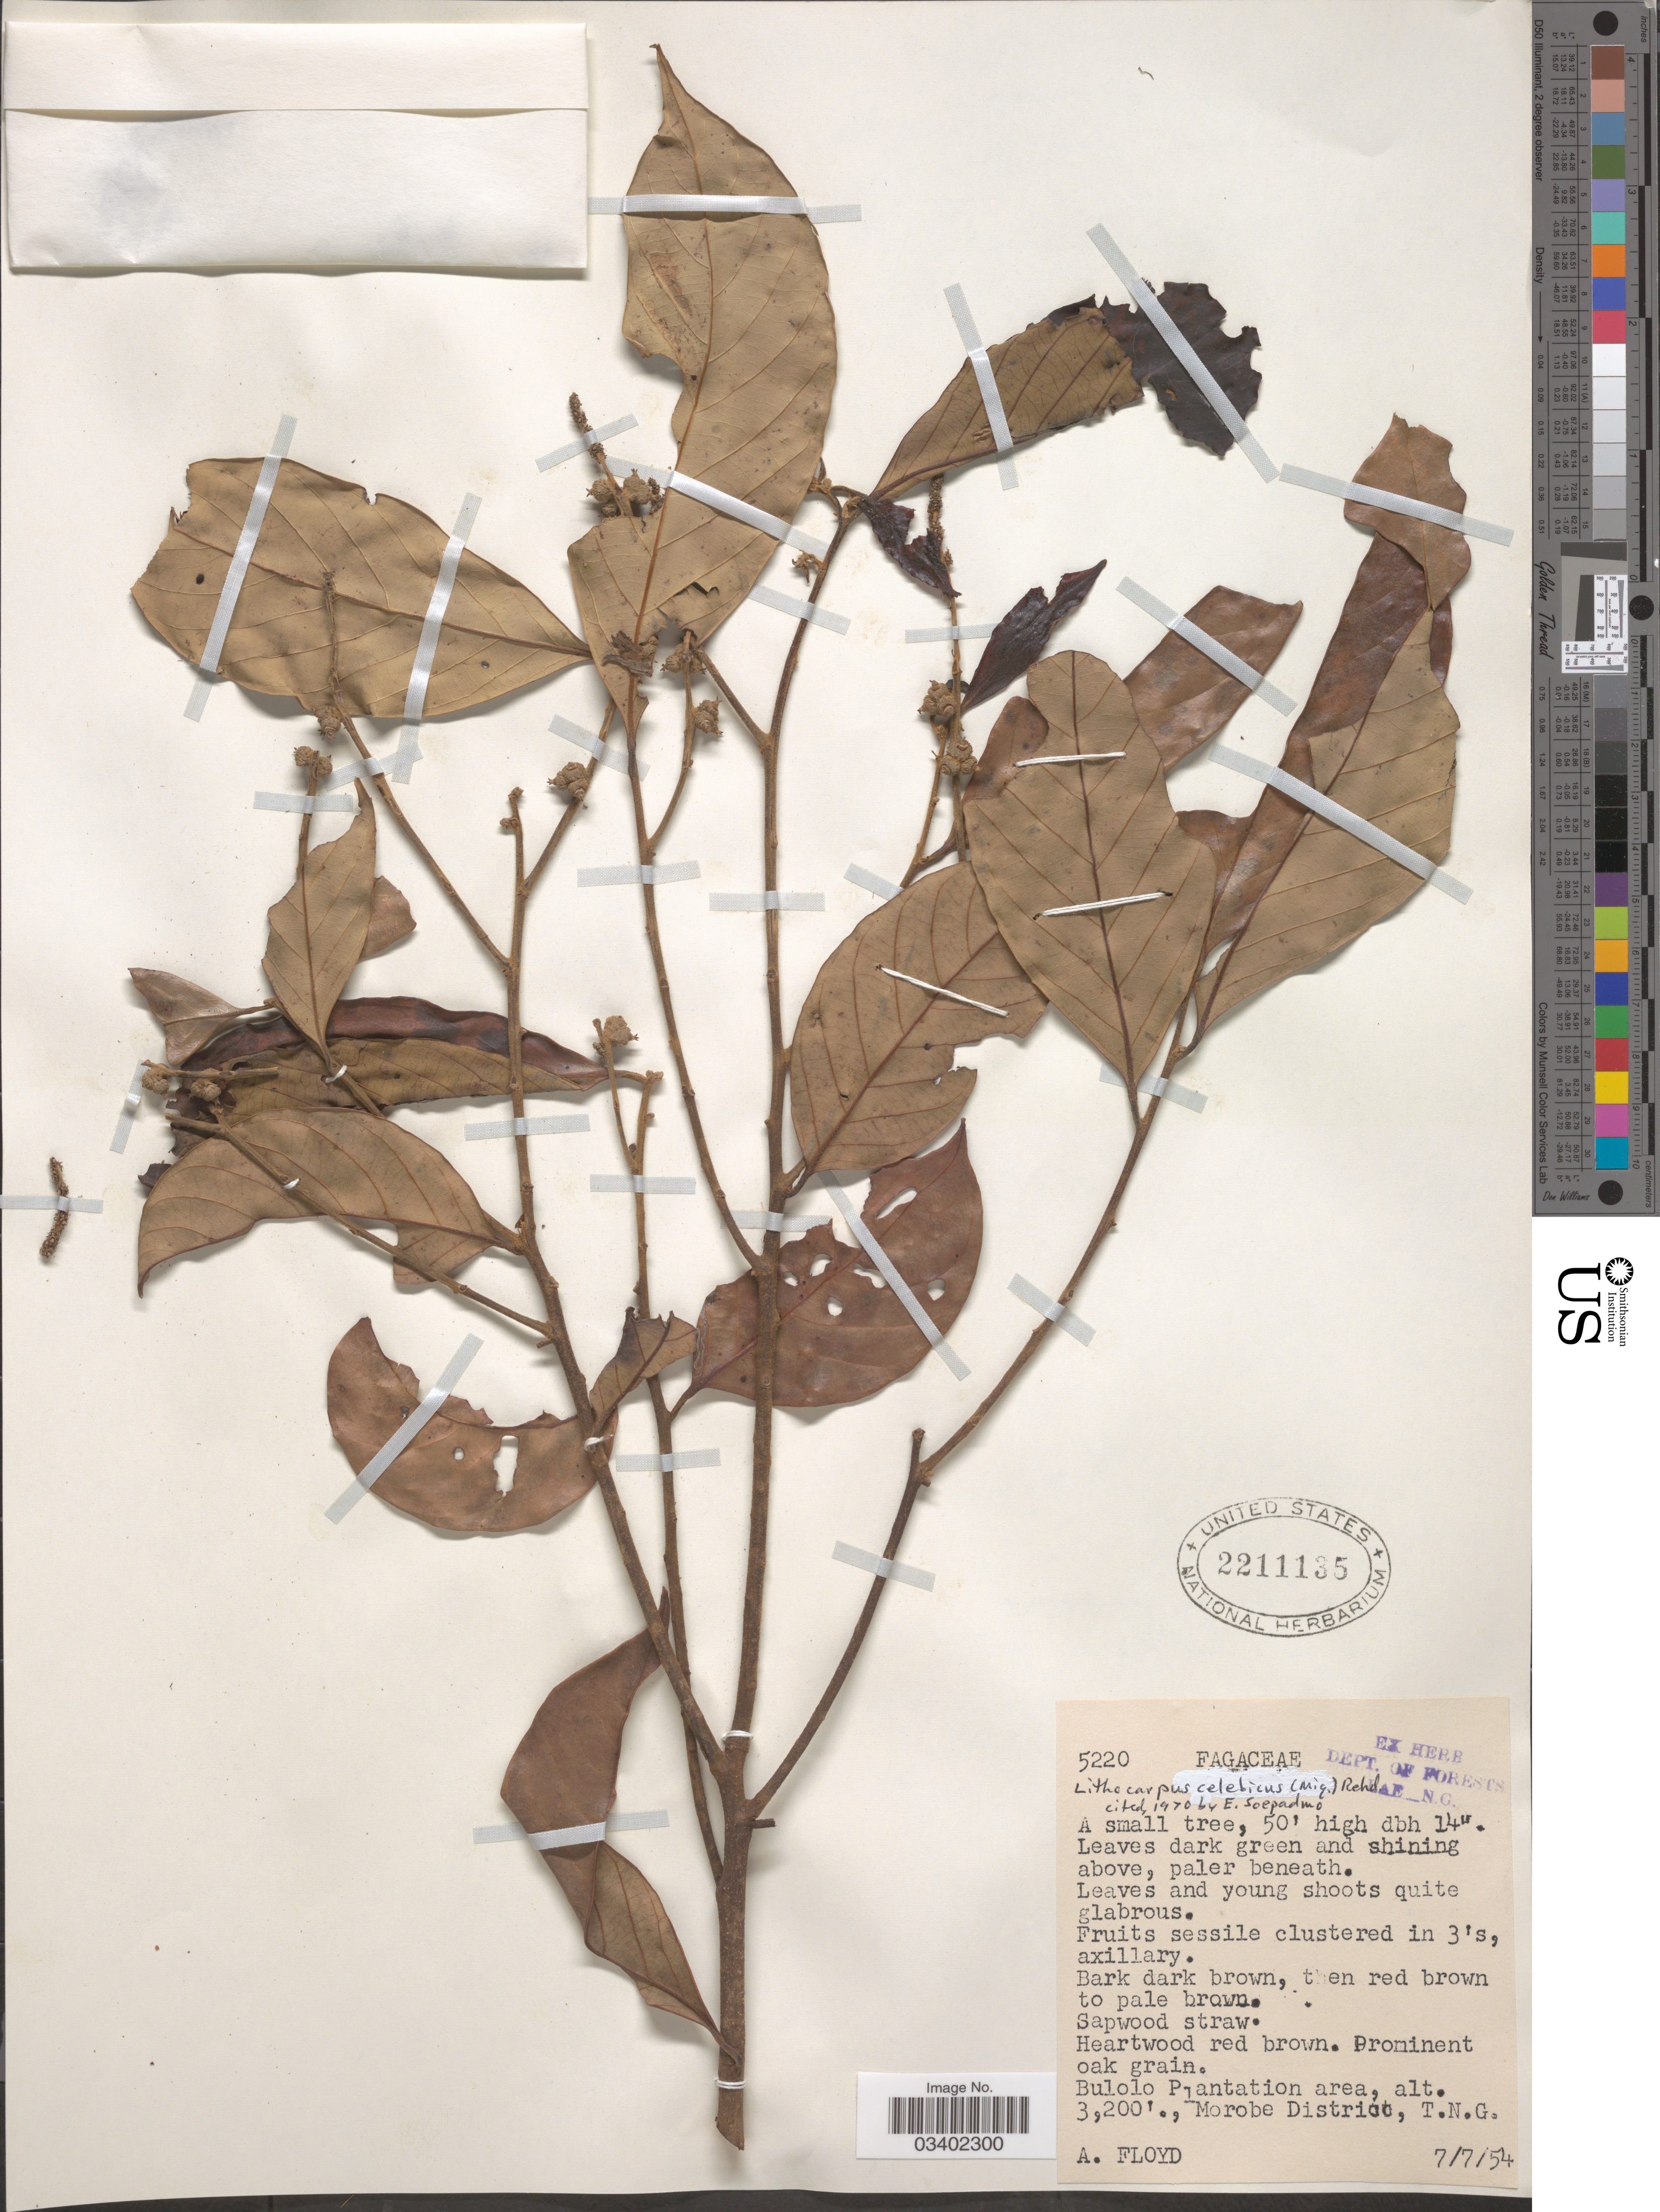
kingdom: Plantae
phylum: Tracheophyta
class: Magnoliopsida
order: Fagales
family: Fagaceae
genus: Lithocarpus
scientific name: Lithocarpus celebicus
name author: (Miq.) Rehder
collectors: A. G. Floyd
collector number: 5220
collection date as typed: Transcribed d/m/y: 7/7/54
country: Papua New Guinea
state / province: Morobe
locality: Bulolo Plantation area, Morobe District, T.N.G.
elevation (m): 975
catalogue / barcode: US 2211135